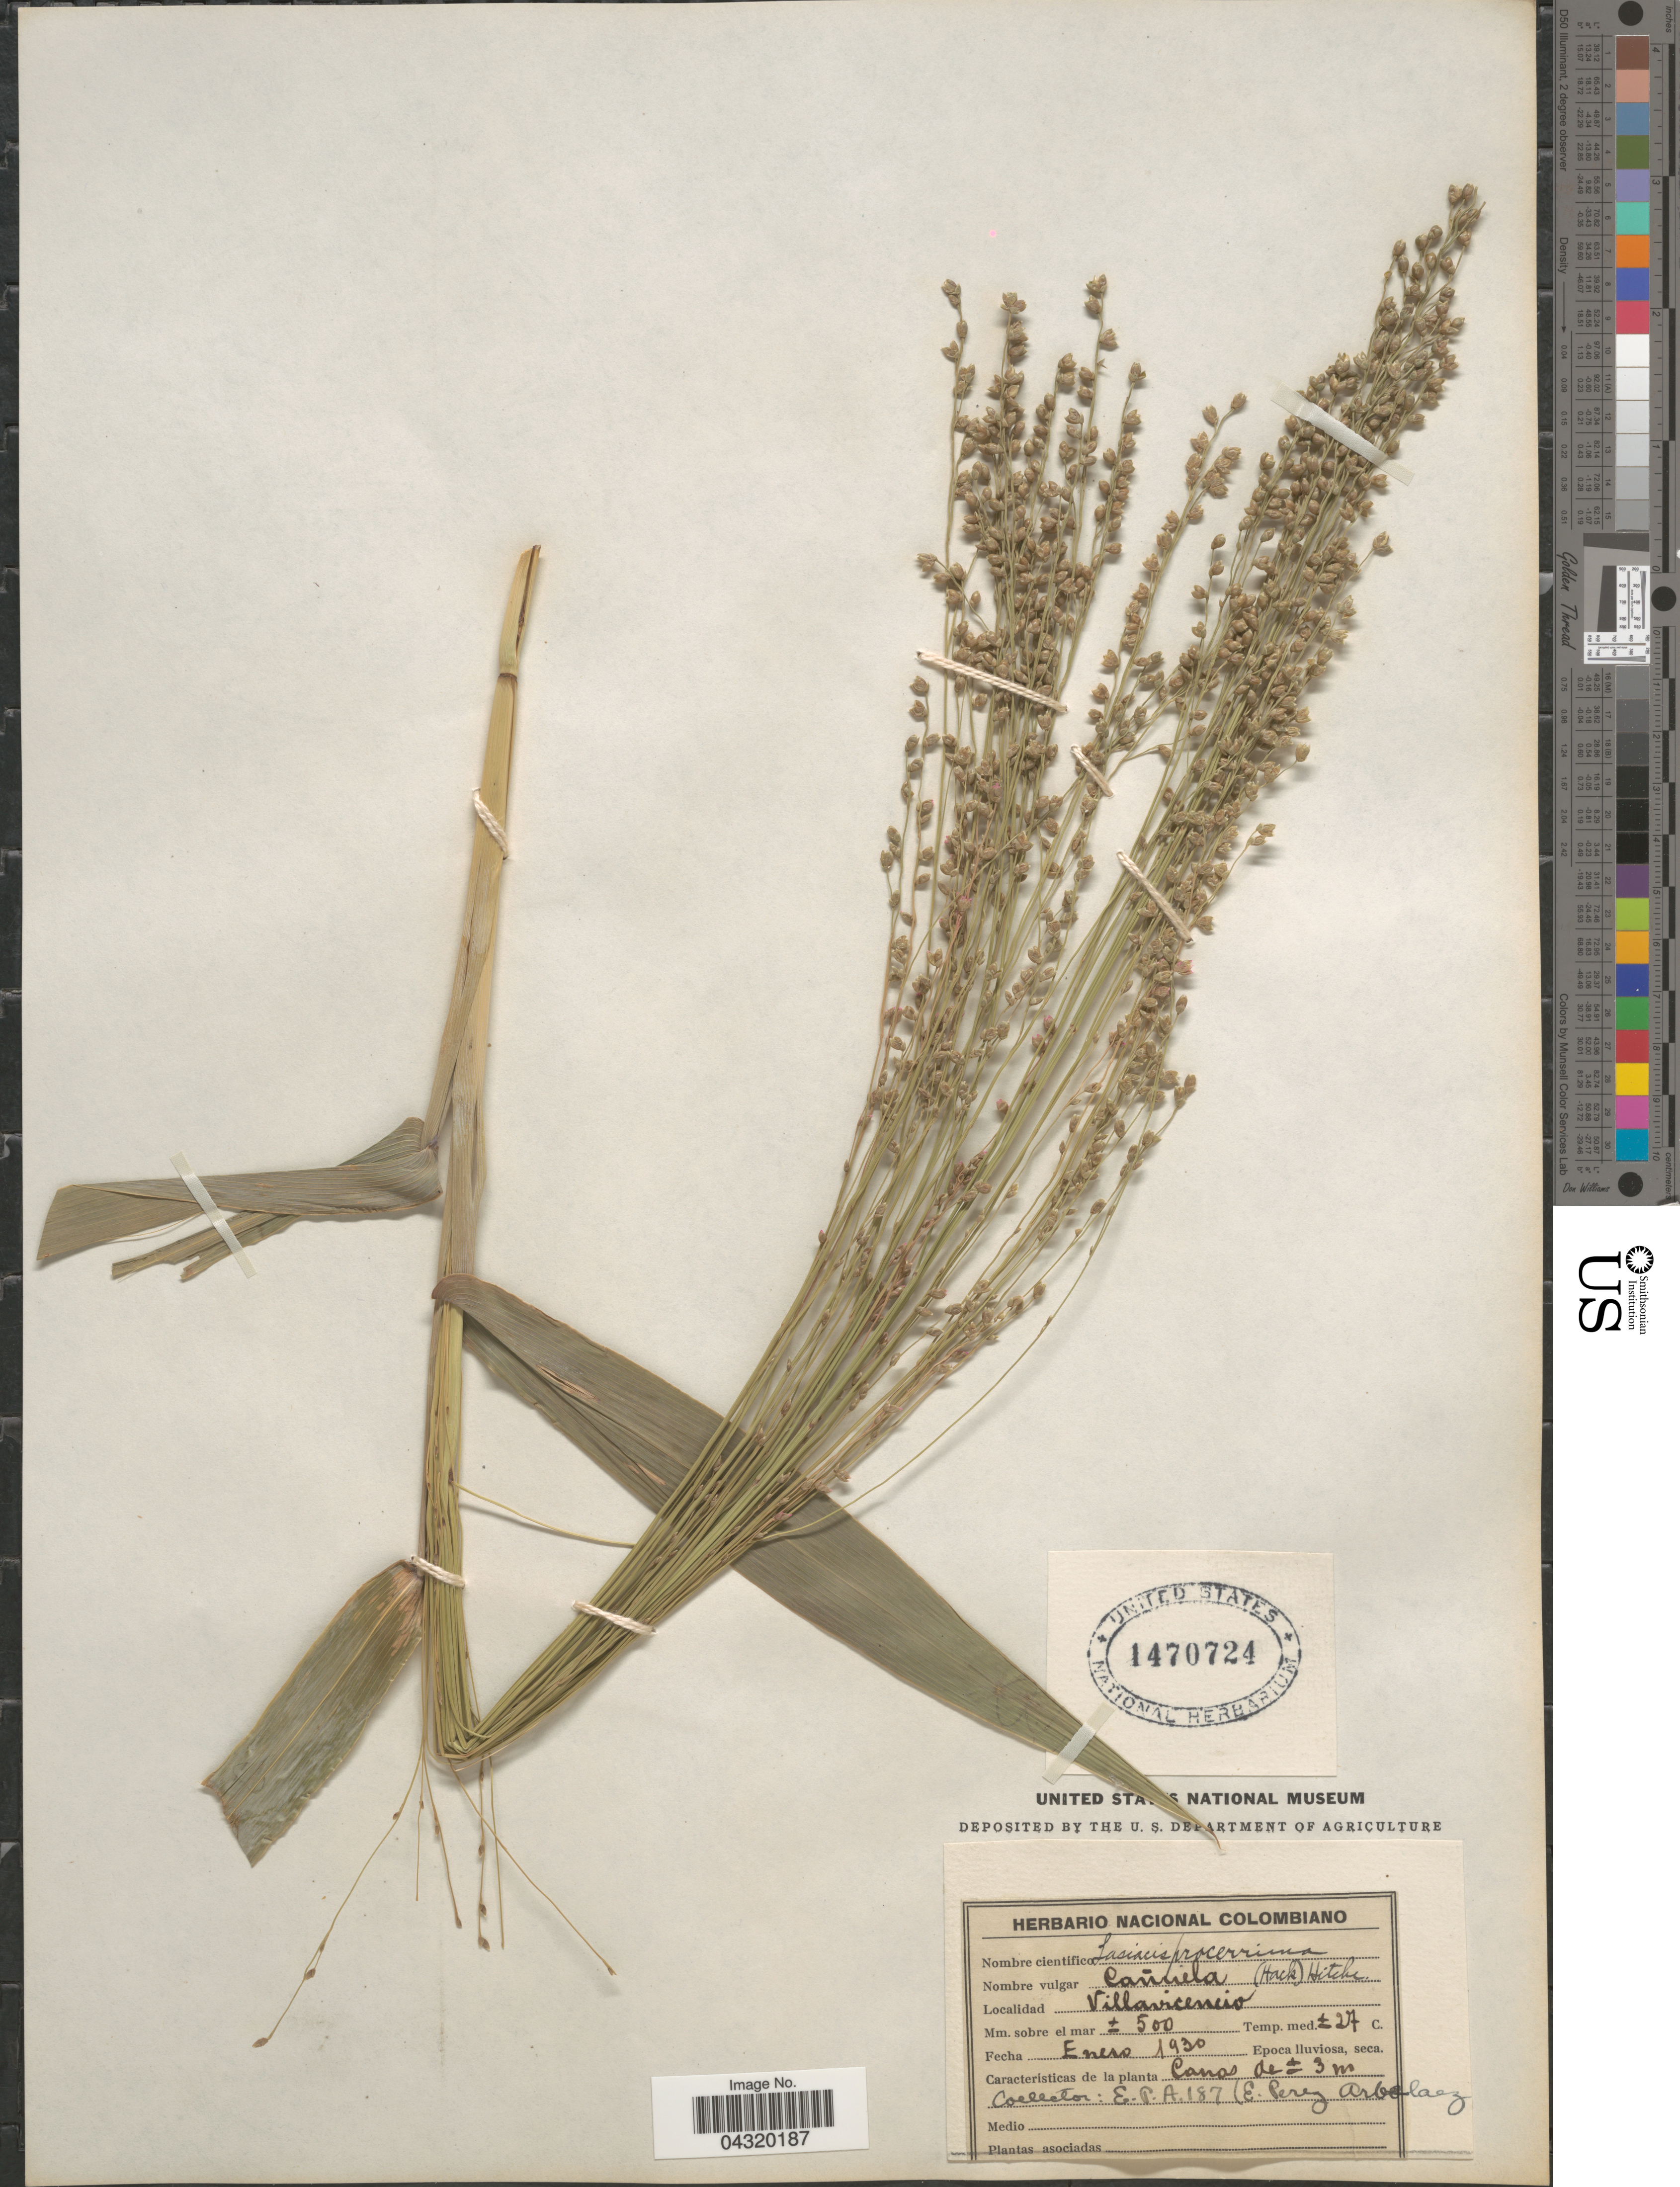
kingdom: Plantae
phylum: Tracheophyta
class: Liliopsida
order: Poales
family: Poaceae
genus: Lasiacis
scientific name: Lasiacis procerrima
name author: (Hack.) Hitchc.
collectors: E. Pérez Arbeláez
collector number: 187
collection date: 1930-01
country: Colombia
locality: Villavicencio.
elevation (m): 500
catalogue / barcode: US 1470724